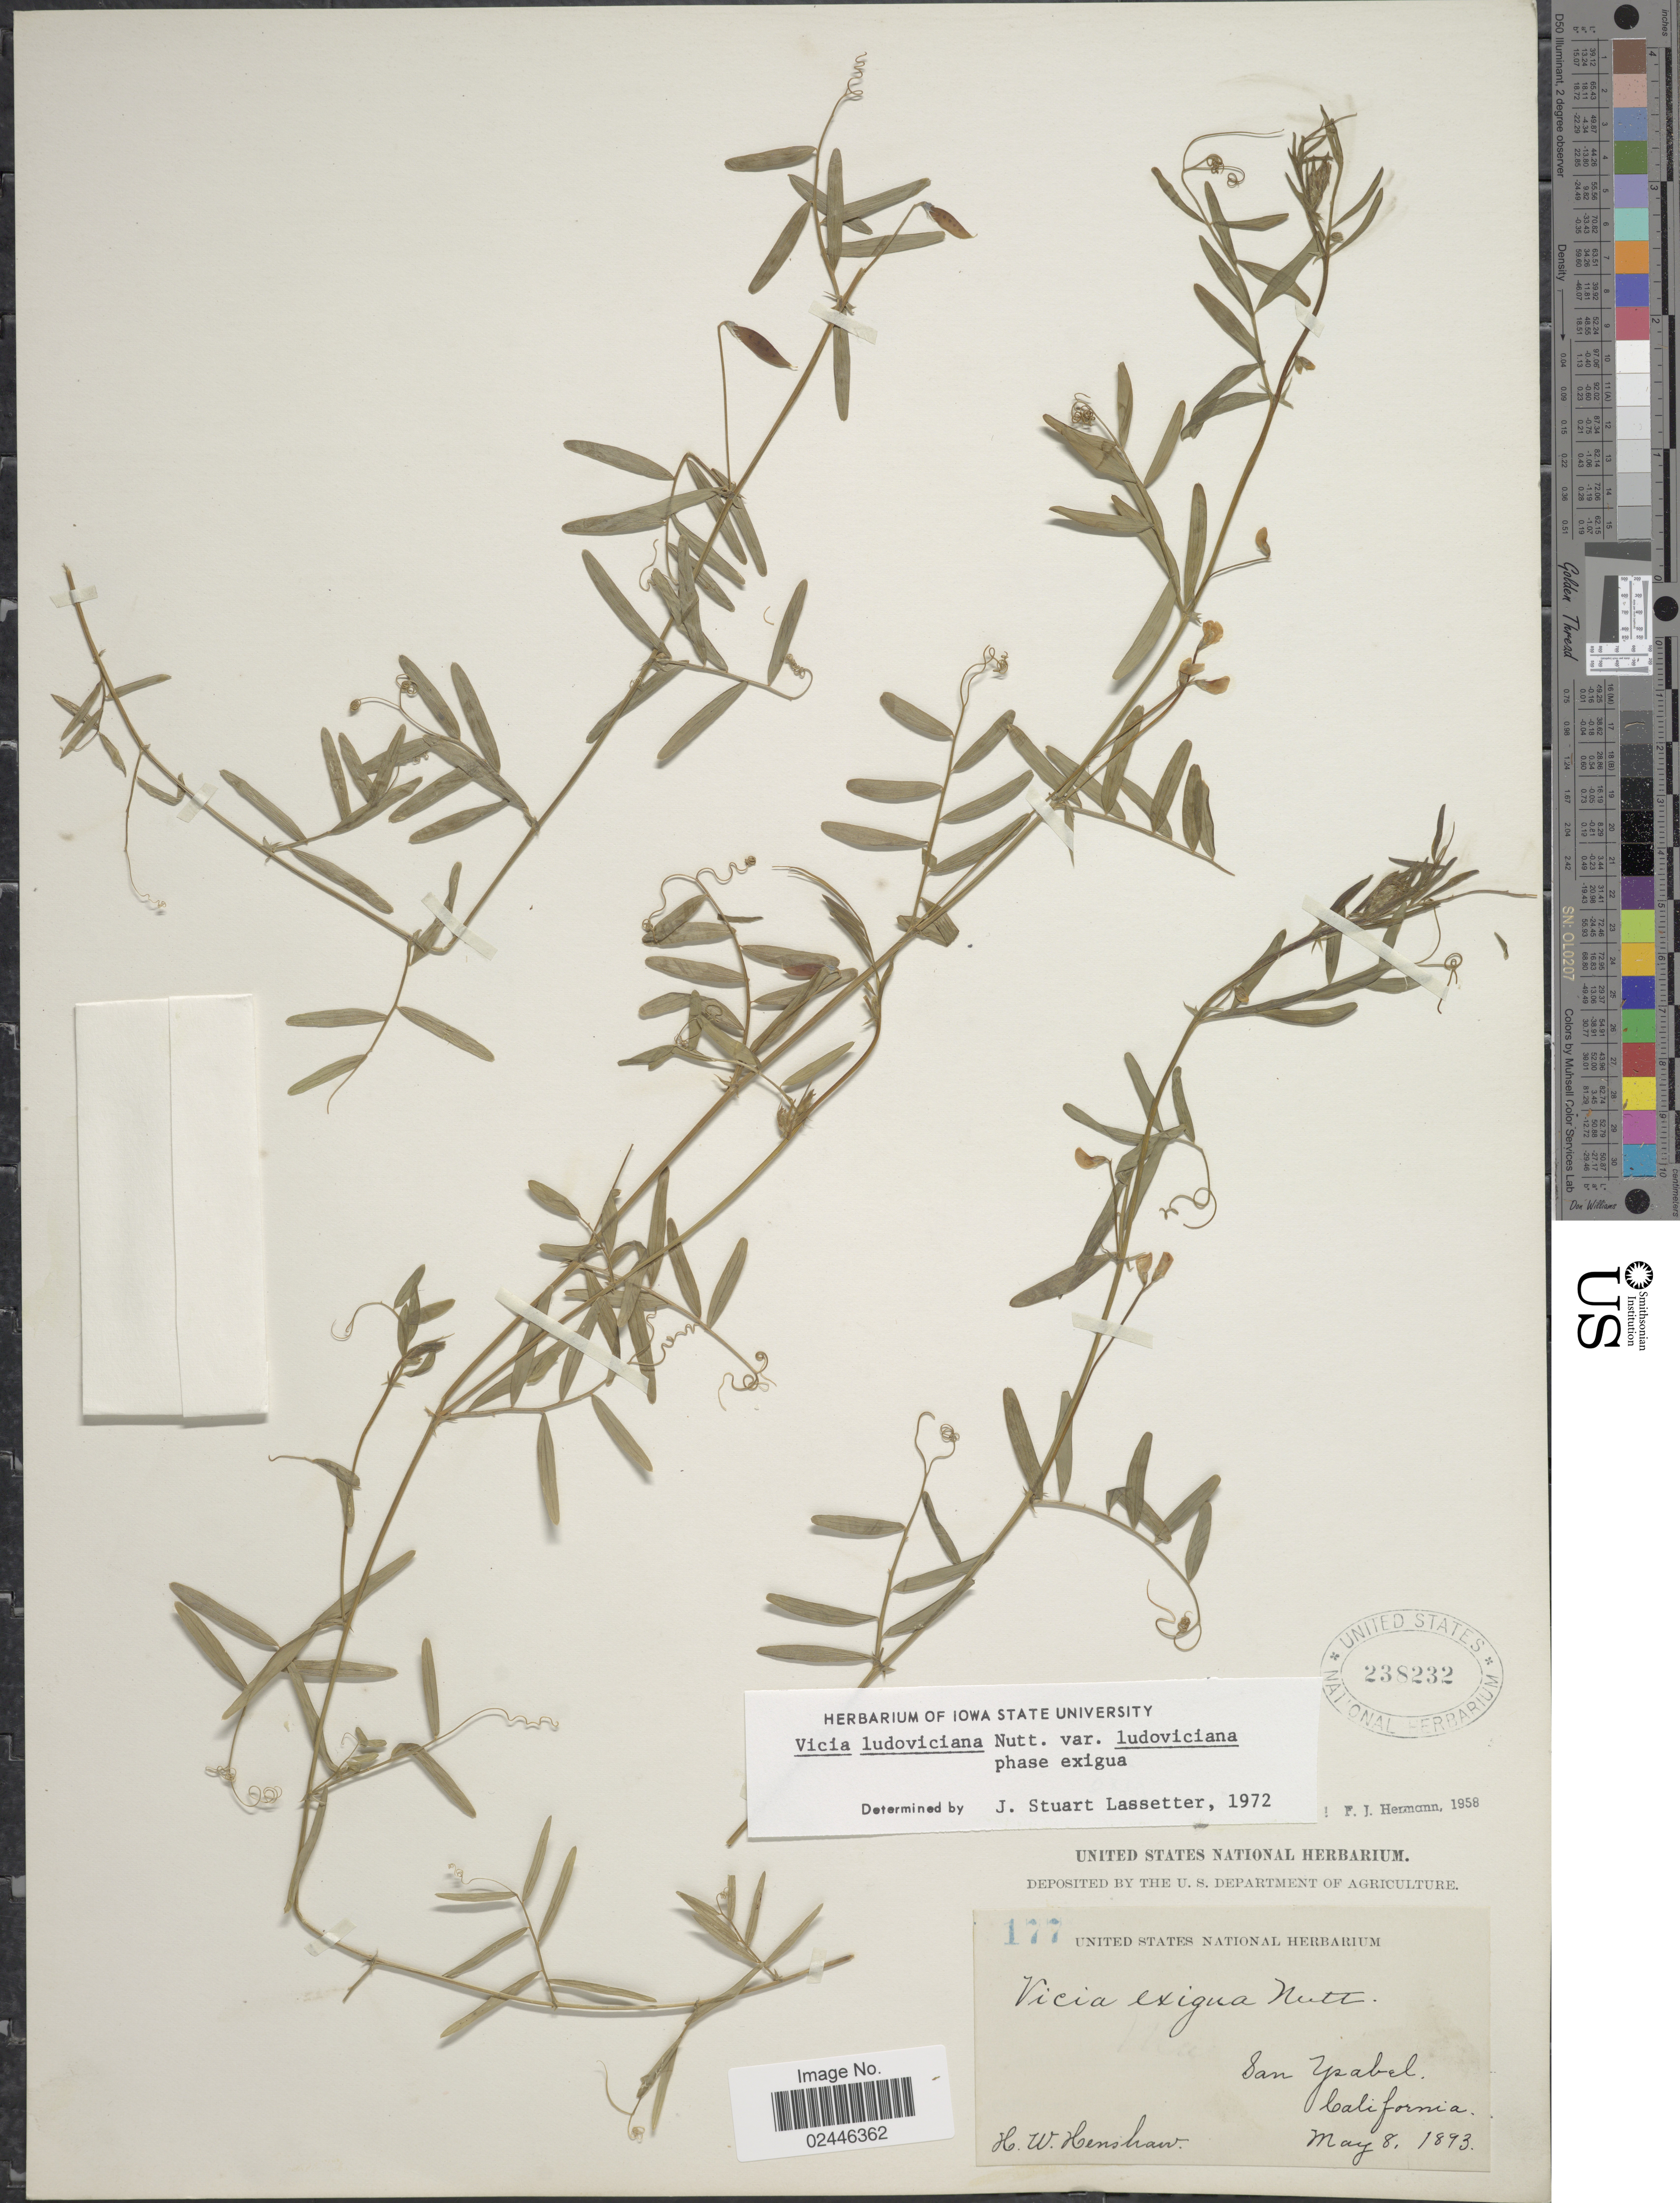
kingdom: Plantae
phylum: Tracheophyta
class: Magnoliopsida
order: Fabales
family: Fabaceae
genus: Vicia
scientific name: Vicia ludoviciana var. ludoviciana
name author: Nutt. ex Torr. & A. Gray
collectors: H. Henshaw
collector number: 177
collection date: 1893-05-08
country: United States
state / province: California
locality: San Ysabel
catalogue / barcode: US 238232